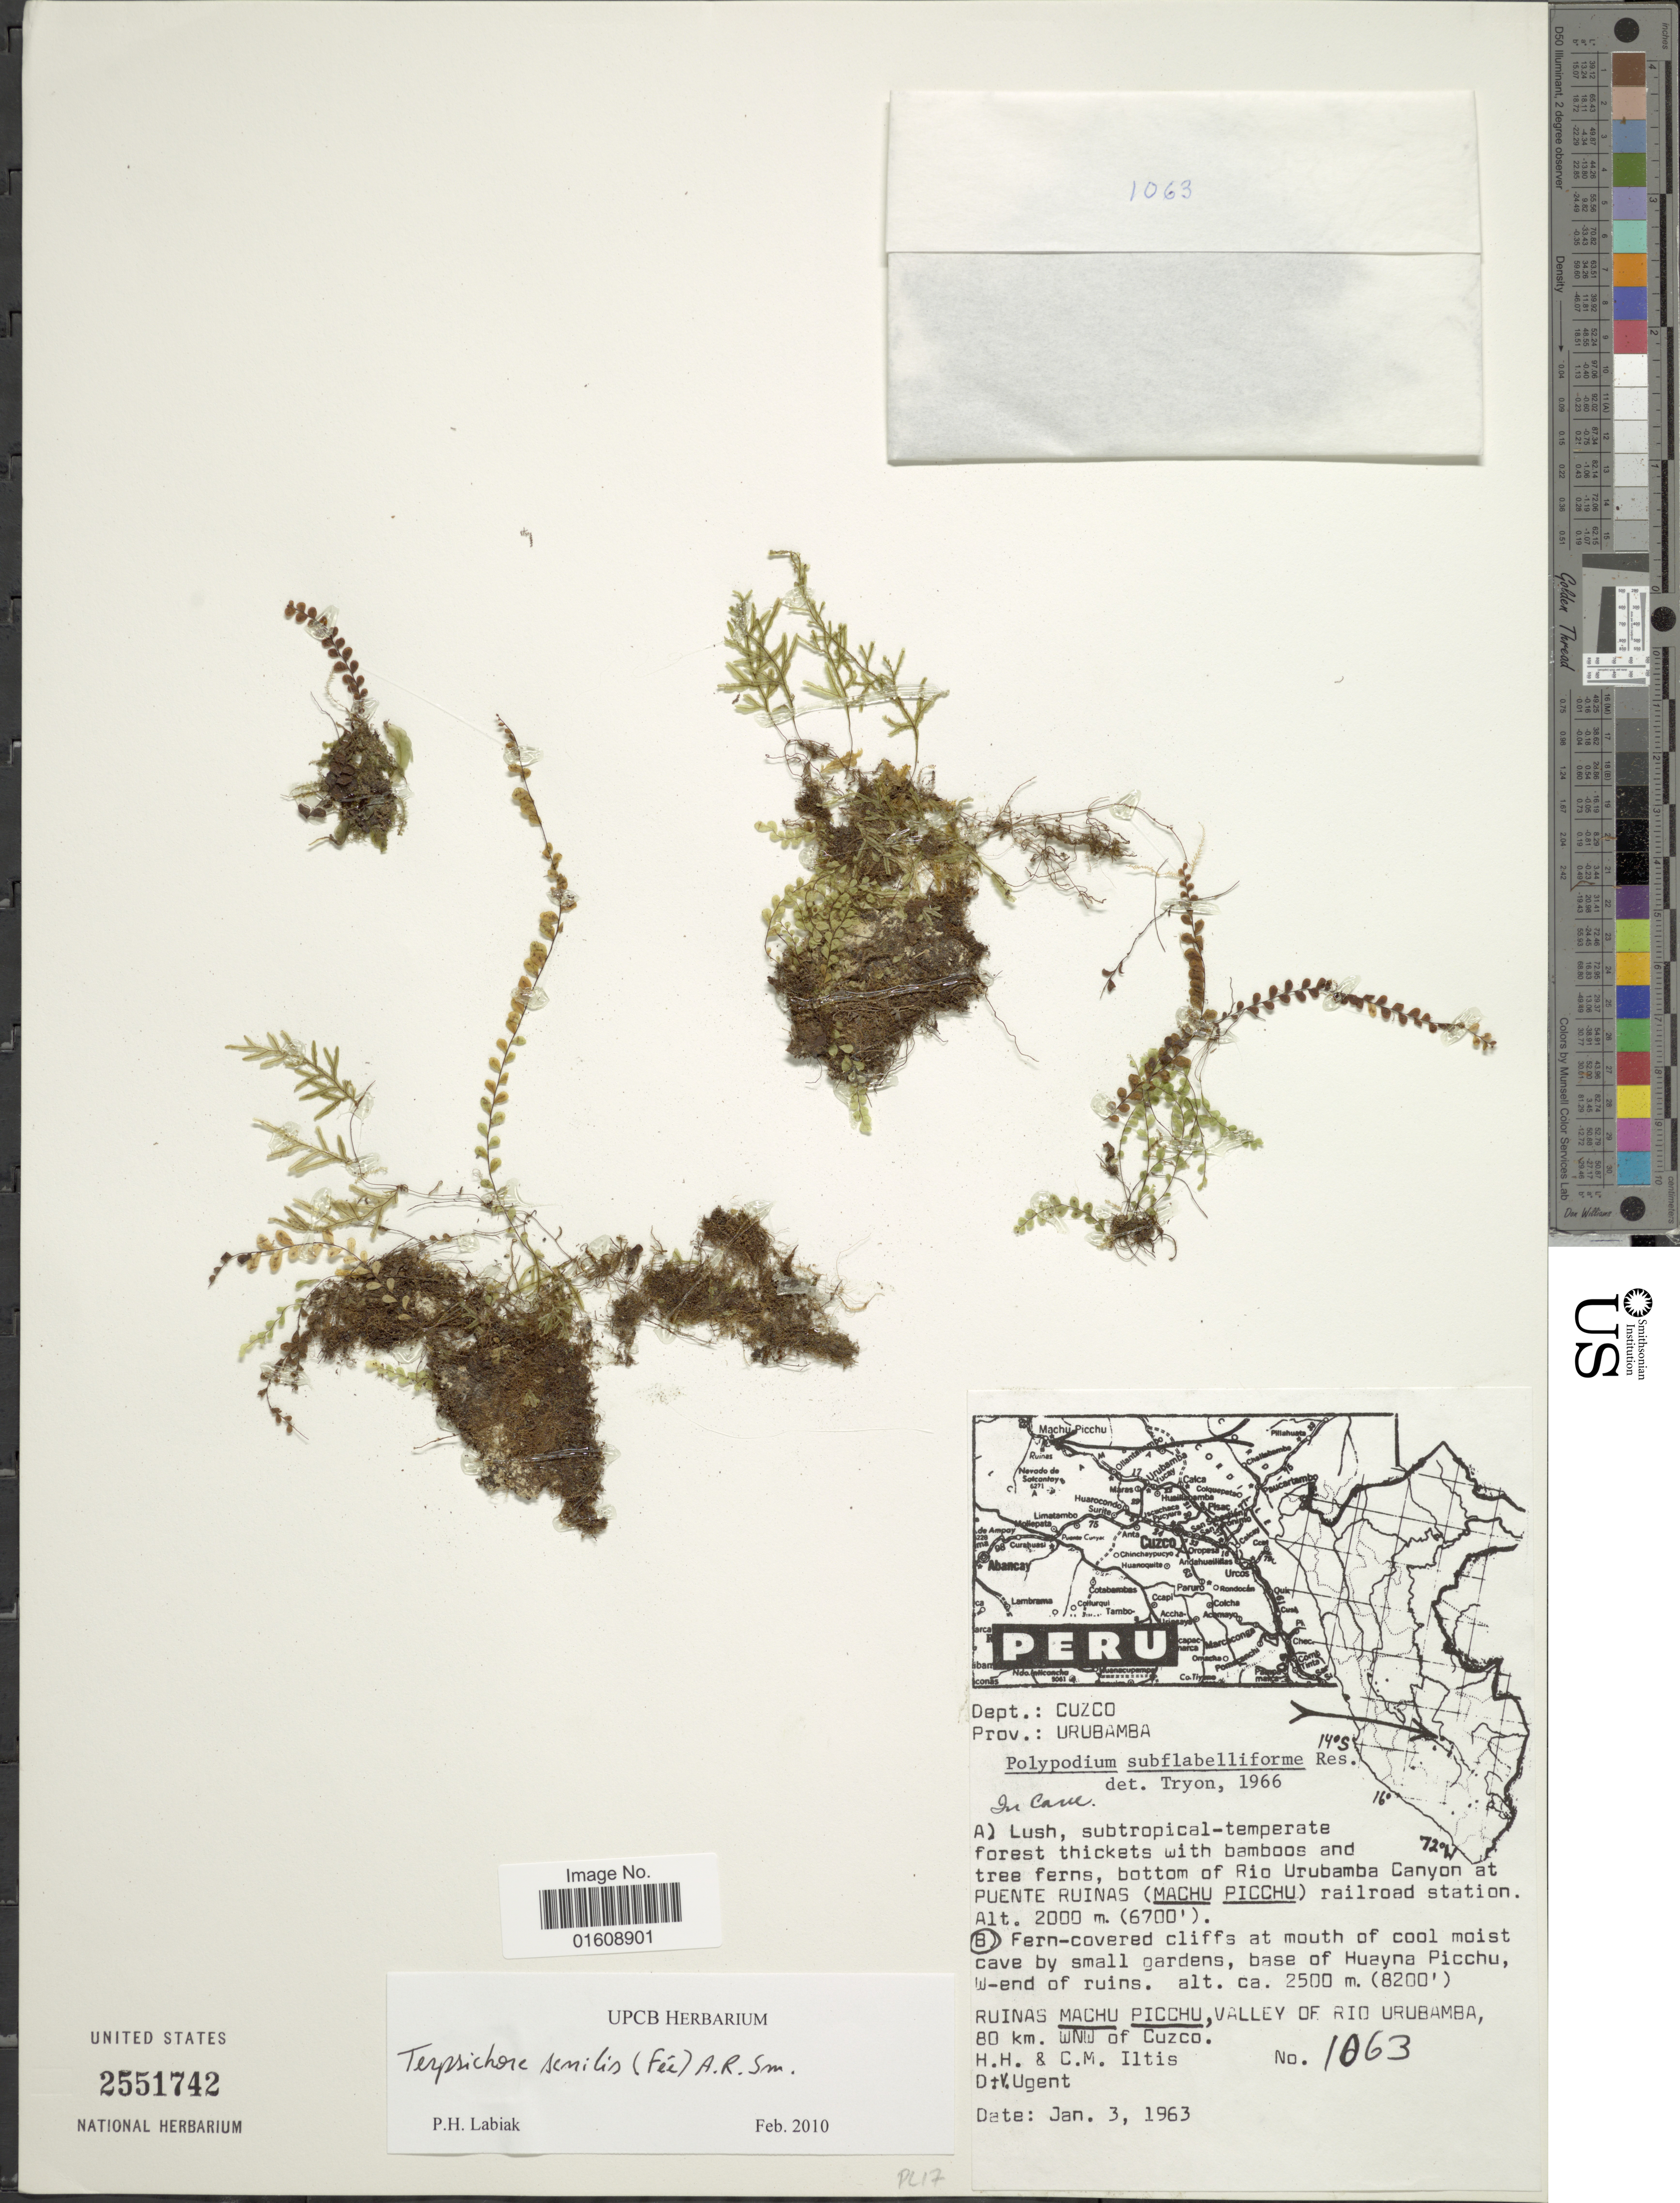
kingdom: Plantae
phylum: Tracheophyta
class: Polypodiopsida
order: Polypodiales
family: Polypodiaceae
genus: Alansmia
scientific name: Alansmia senilis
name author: (Fée) Moguel & M. Kessler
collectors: H. H. Iltis & C. M Iltis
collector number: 1063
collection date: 1963-01-03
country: Peru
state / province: Cusco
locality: Peru, Dept. Cuzco, Prov. Urubamba, base of Huayna Picchu, W-end of ruins. Ruinas Machu Picchu, Valley of Rio Urubamba, 80 km. WNW of Cuzco.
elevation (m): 2500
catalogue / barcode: US 2551742